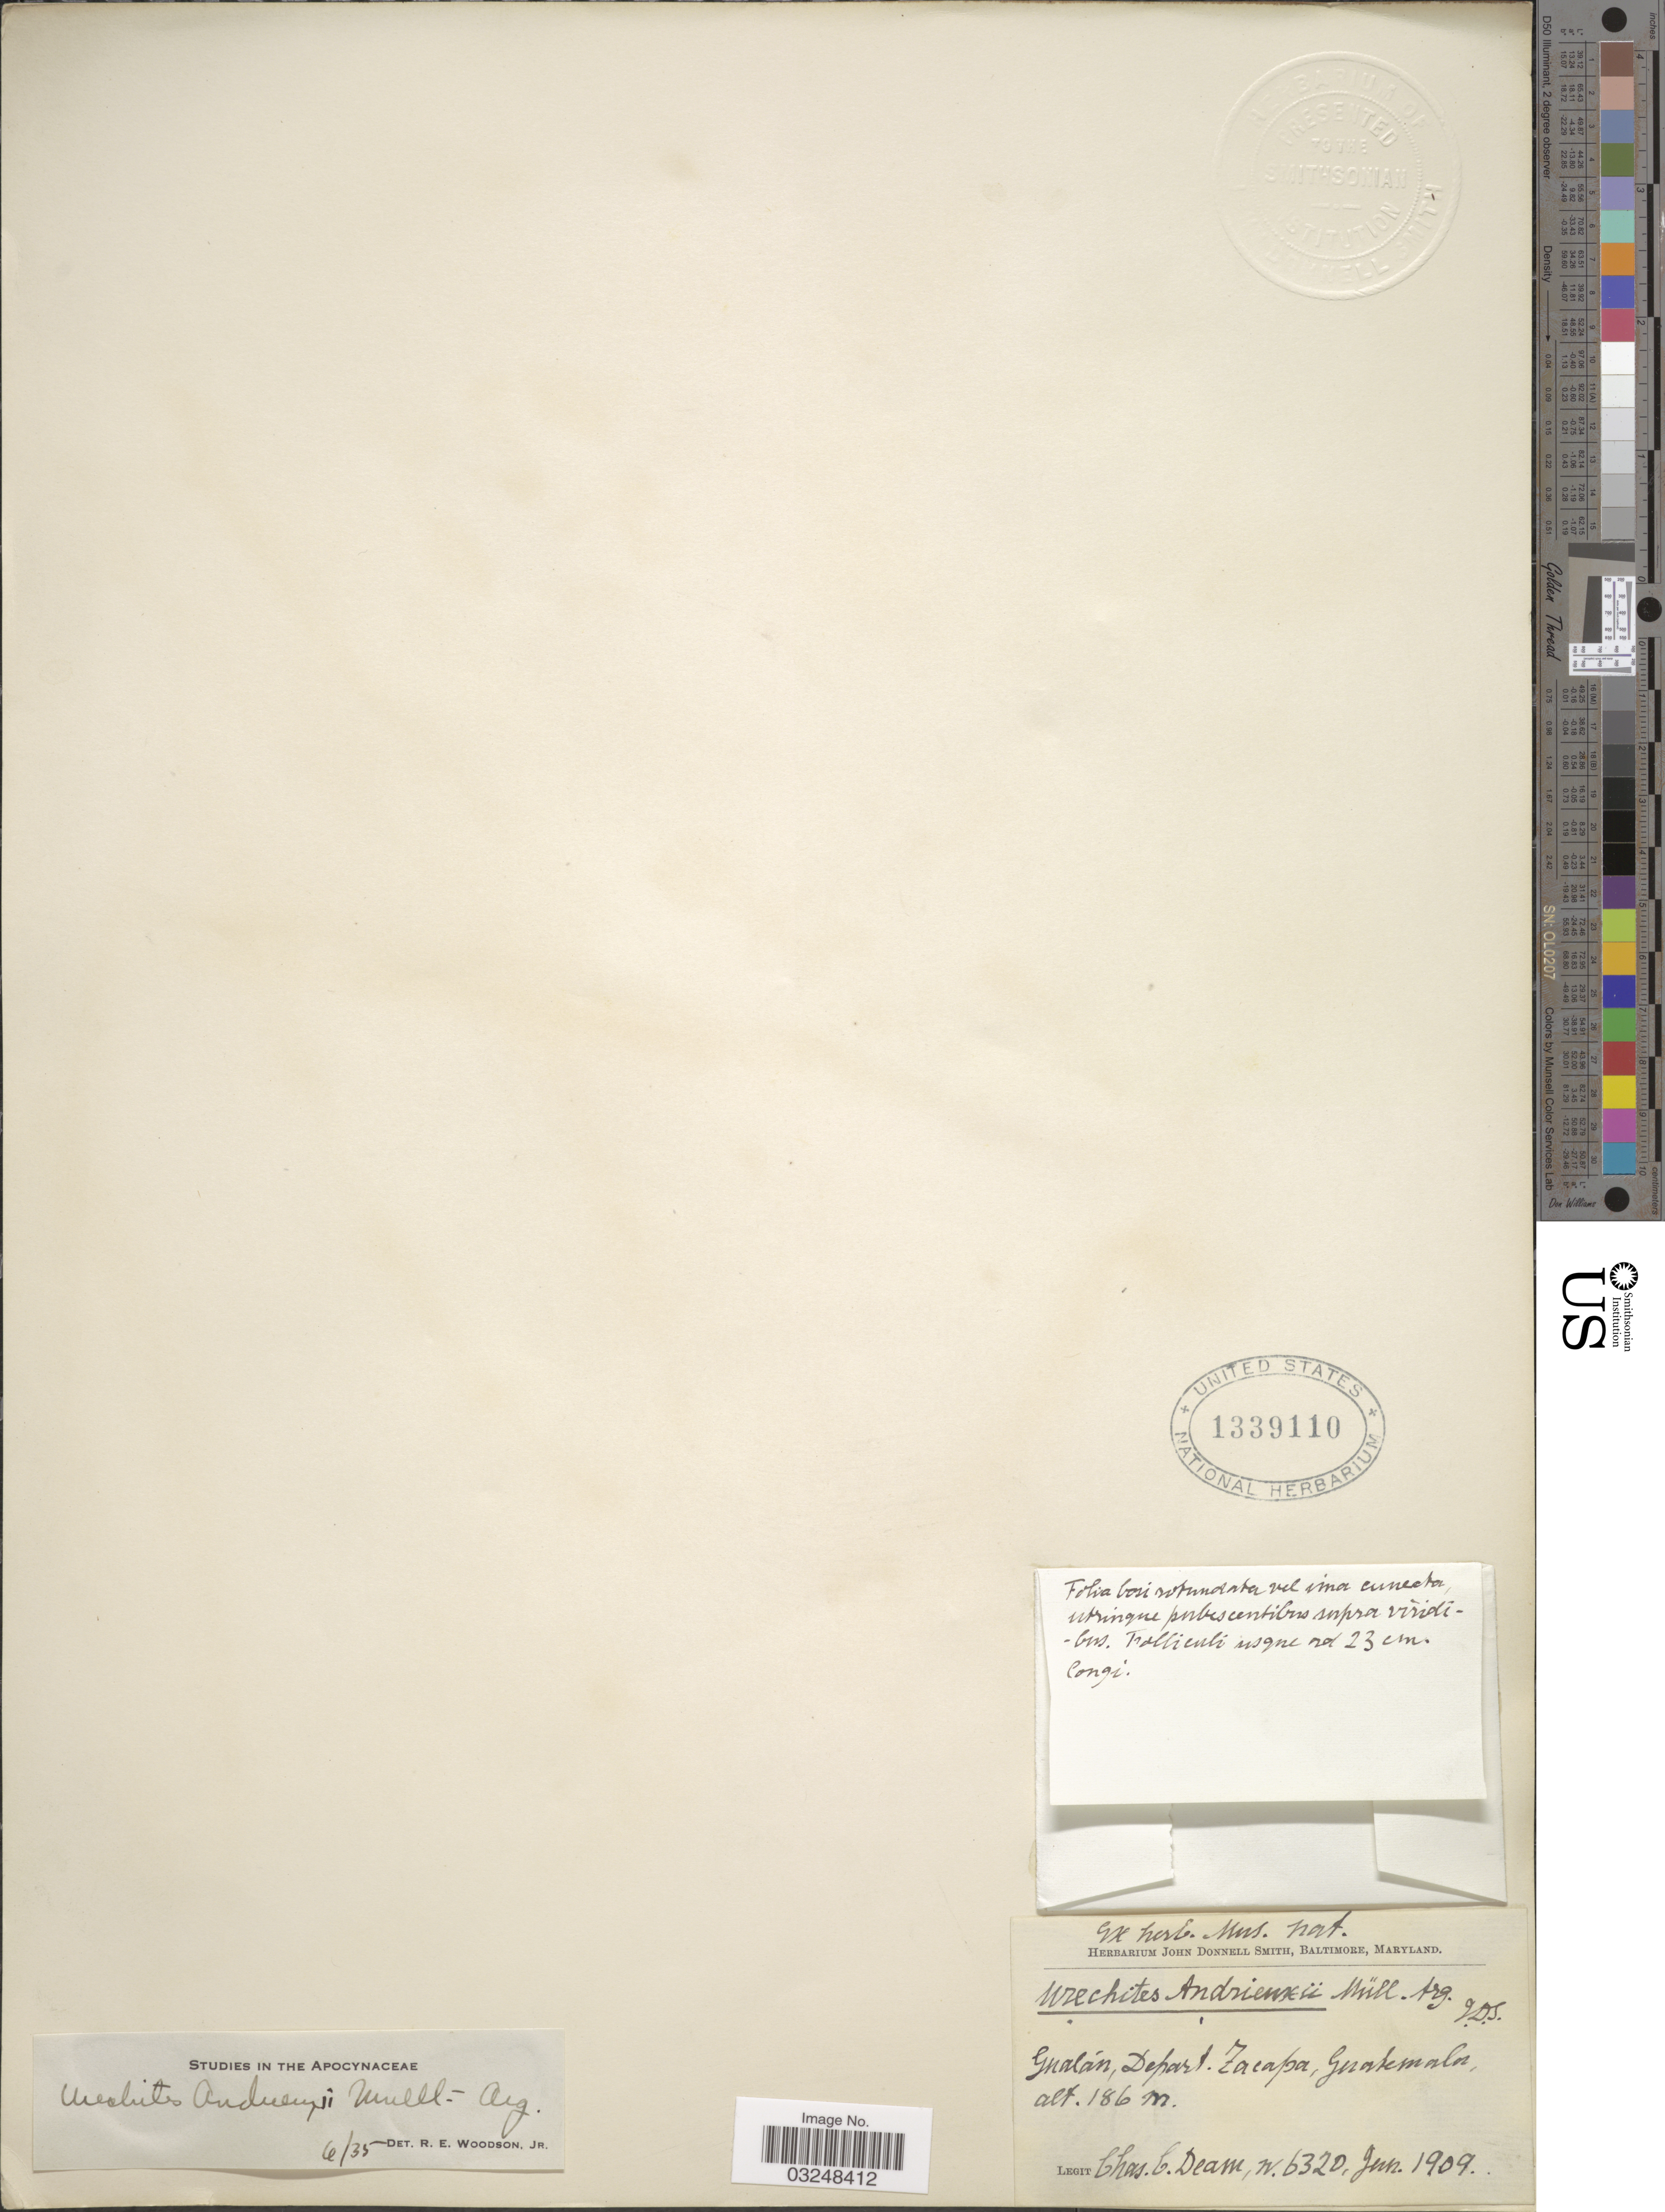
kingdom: Plantae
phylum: Tracheophyta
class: Magnoliopsida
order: Gentianales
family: Apocynaceae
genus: Urechites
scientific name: Urechites andrieuxii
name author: Müll. Arg.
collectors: C. C. Deam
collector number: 6320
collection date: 1909-06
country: Guatemala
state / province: Zacapa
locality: Gualán, Depart. Zacapan, Guatemala.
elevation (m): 186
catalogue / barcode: US 1339110